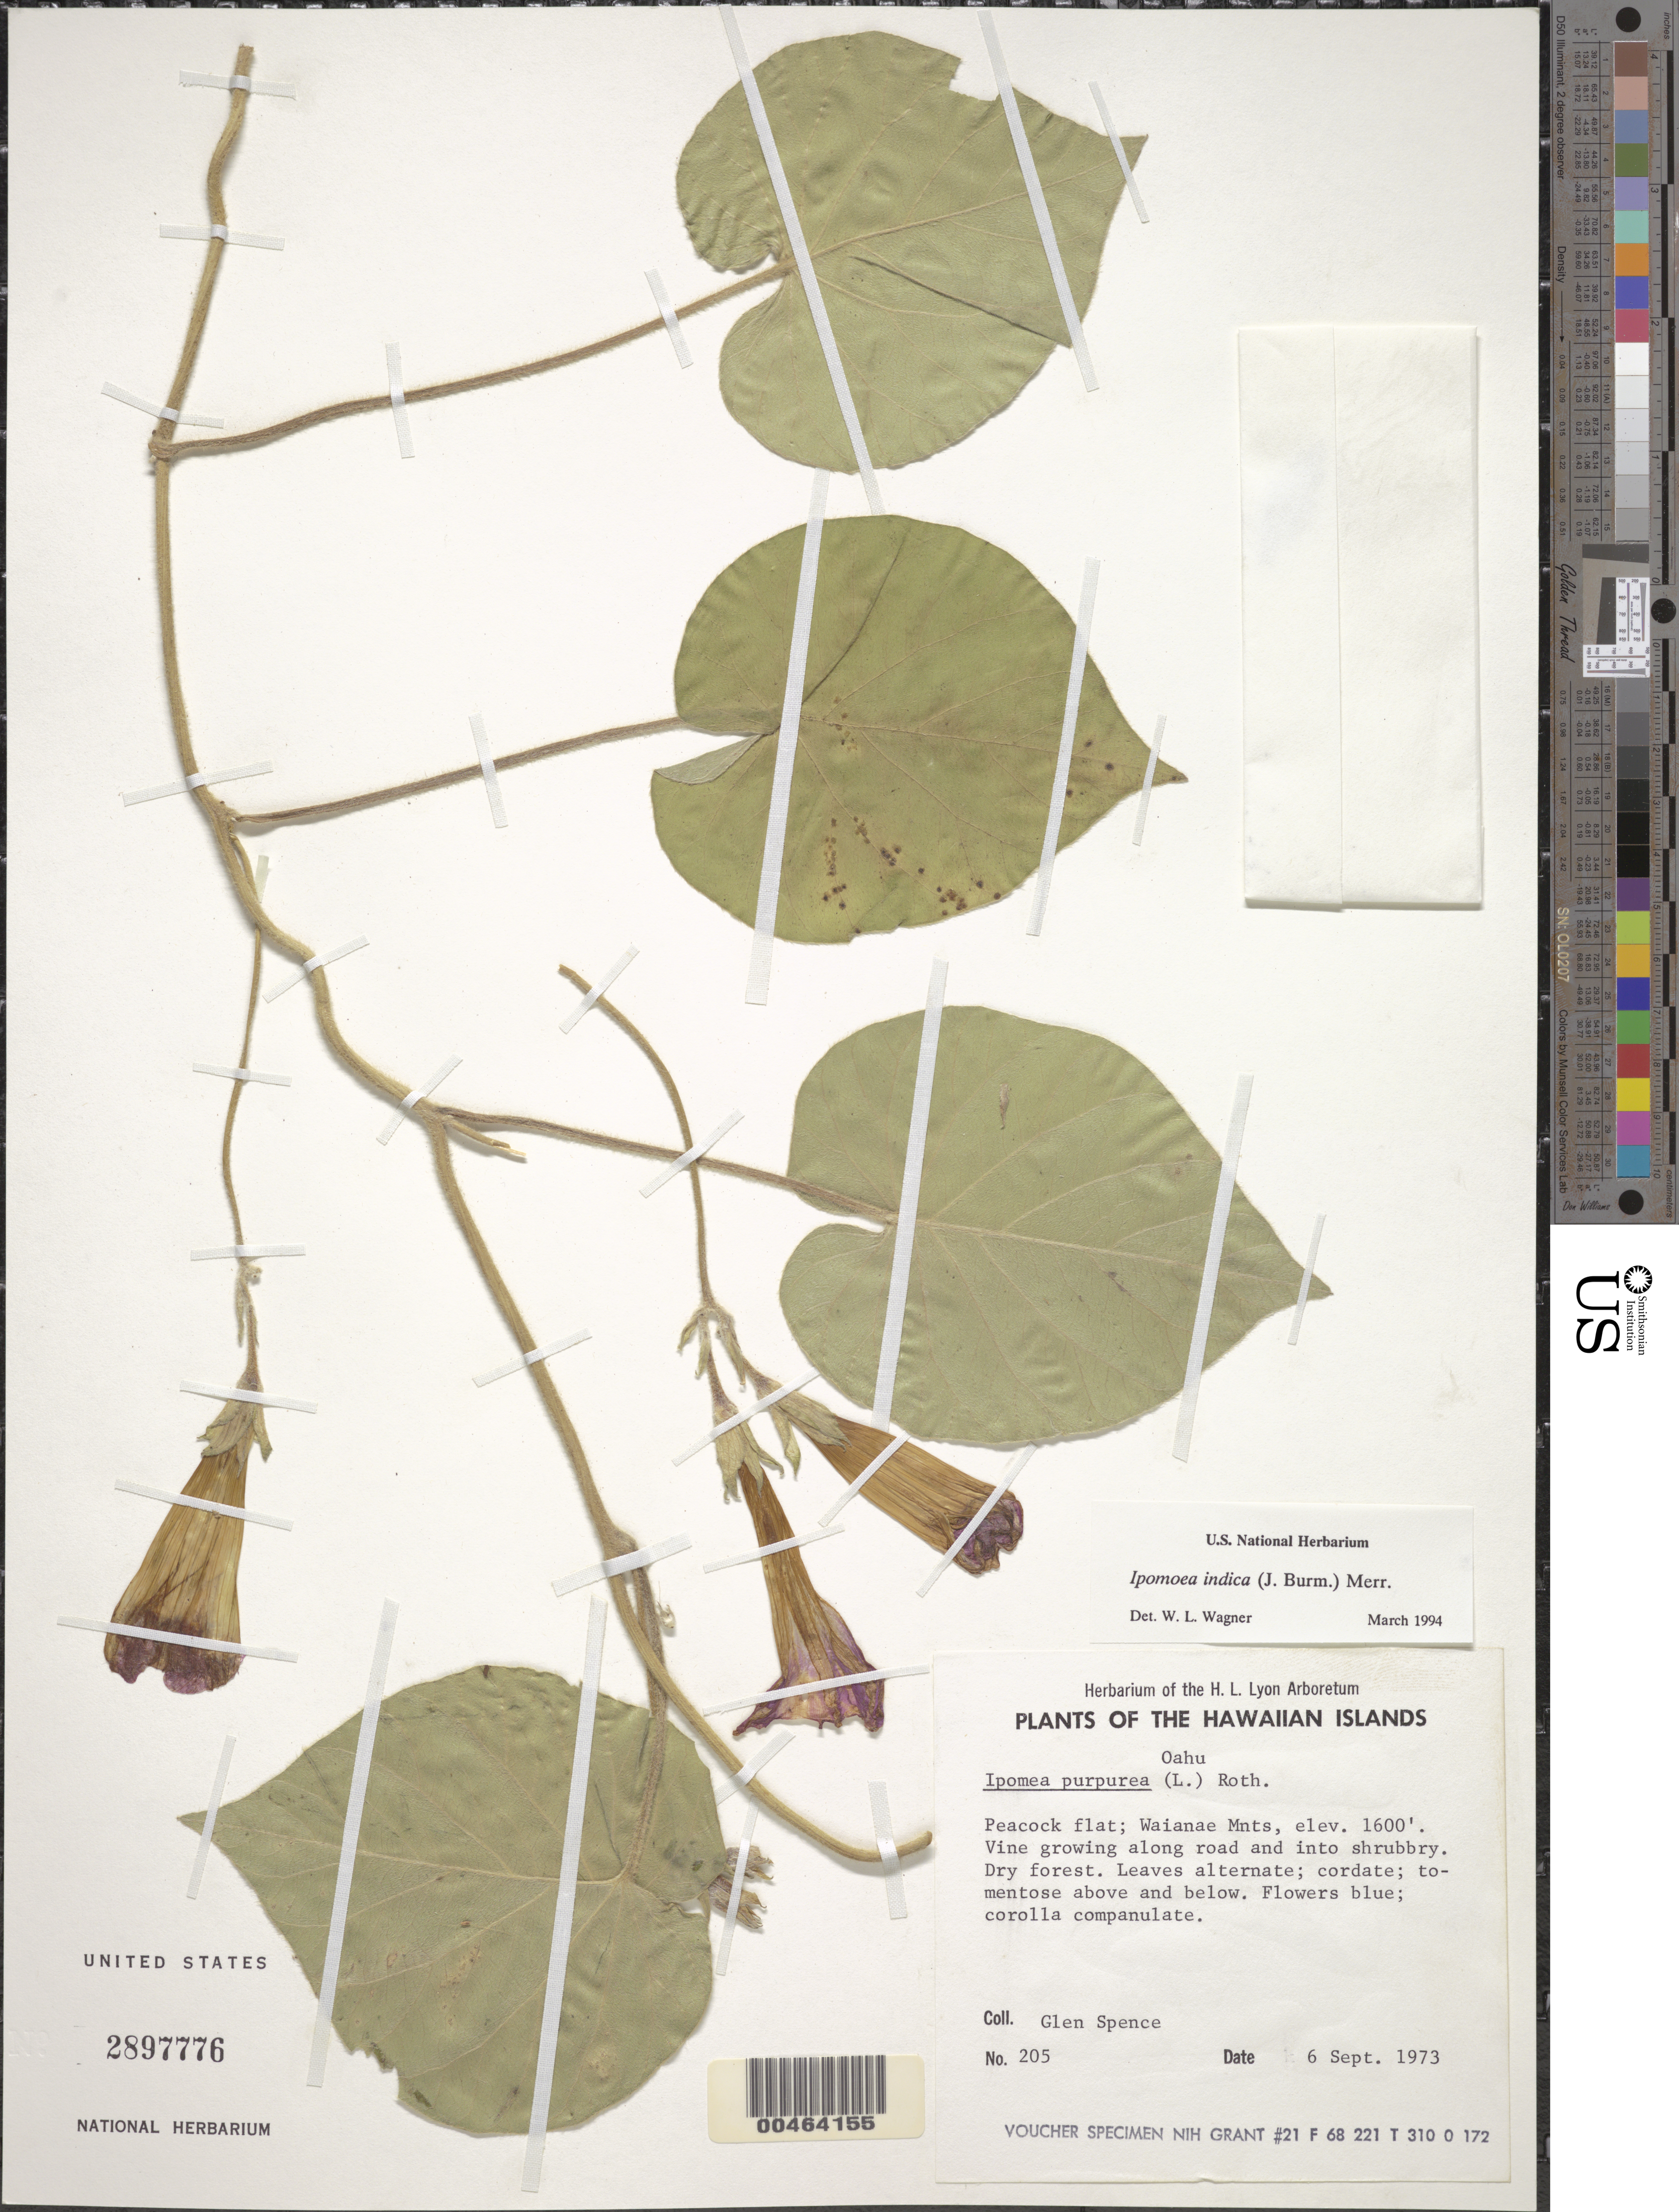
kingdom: Plantae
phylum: Tracheophyta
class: Magnoliopsida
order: Solanales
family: Convolvulaceae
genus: Ipomoea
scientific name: Ipomoea indica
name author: (Burm.) Merr.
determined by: Wagner, W. L., (BOT), Smithsonian Institution - National Museum of Natural History (UNITED STATES)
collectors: G. Spence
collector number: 205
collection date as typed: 6 Sep 1973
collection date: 1973-09-06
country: United States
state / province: Hawaii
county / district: Honolulu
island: Oahu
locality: Peacock flat; Waianae Mnts.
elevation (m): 488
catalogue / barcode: US 2897776